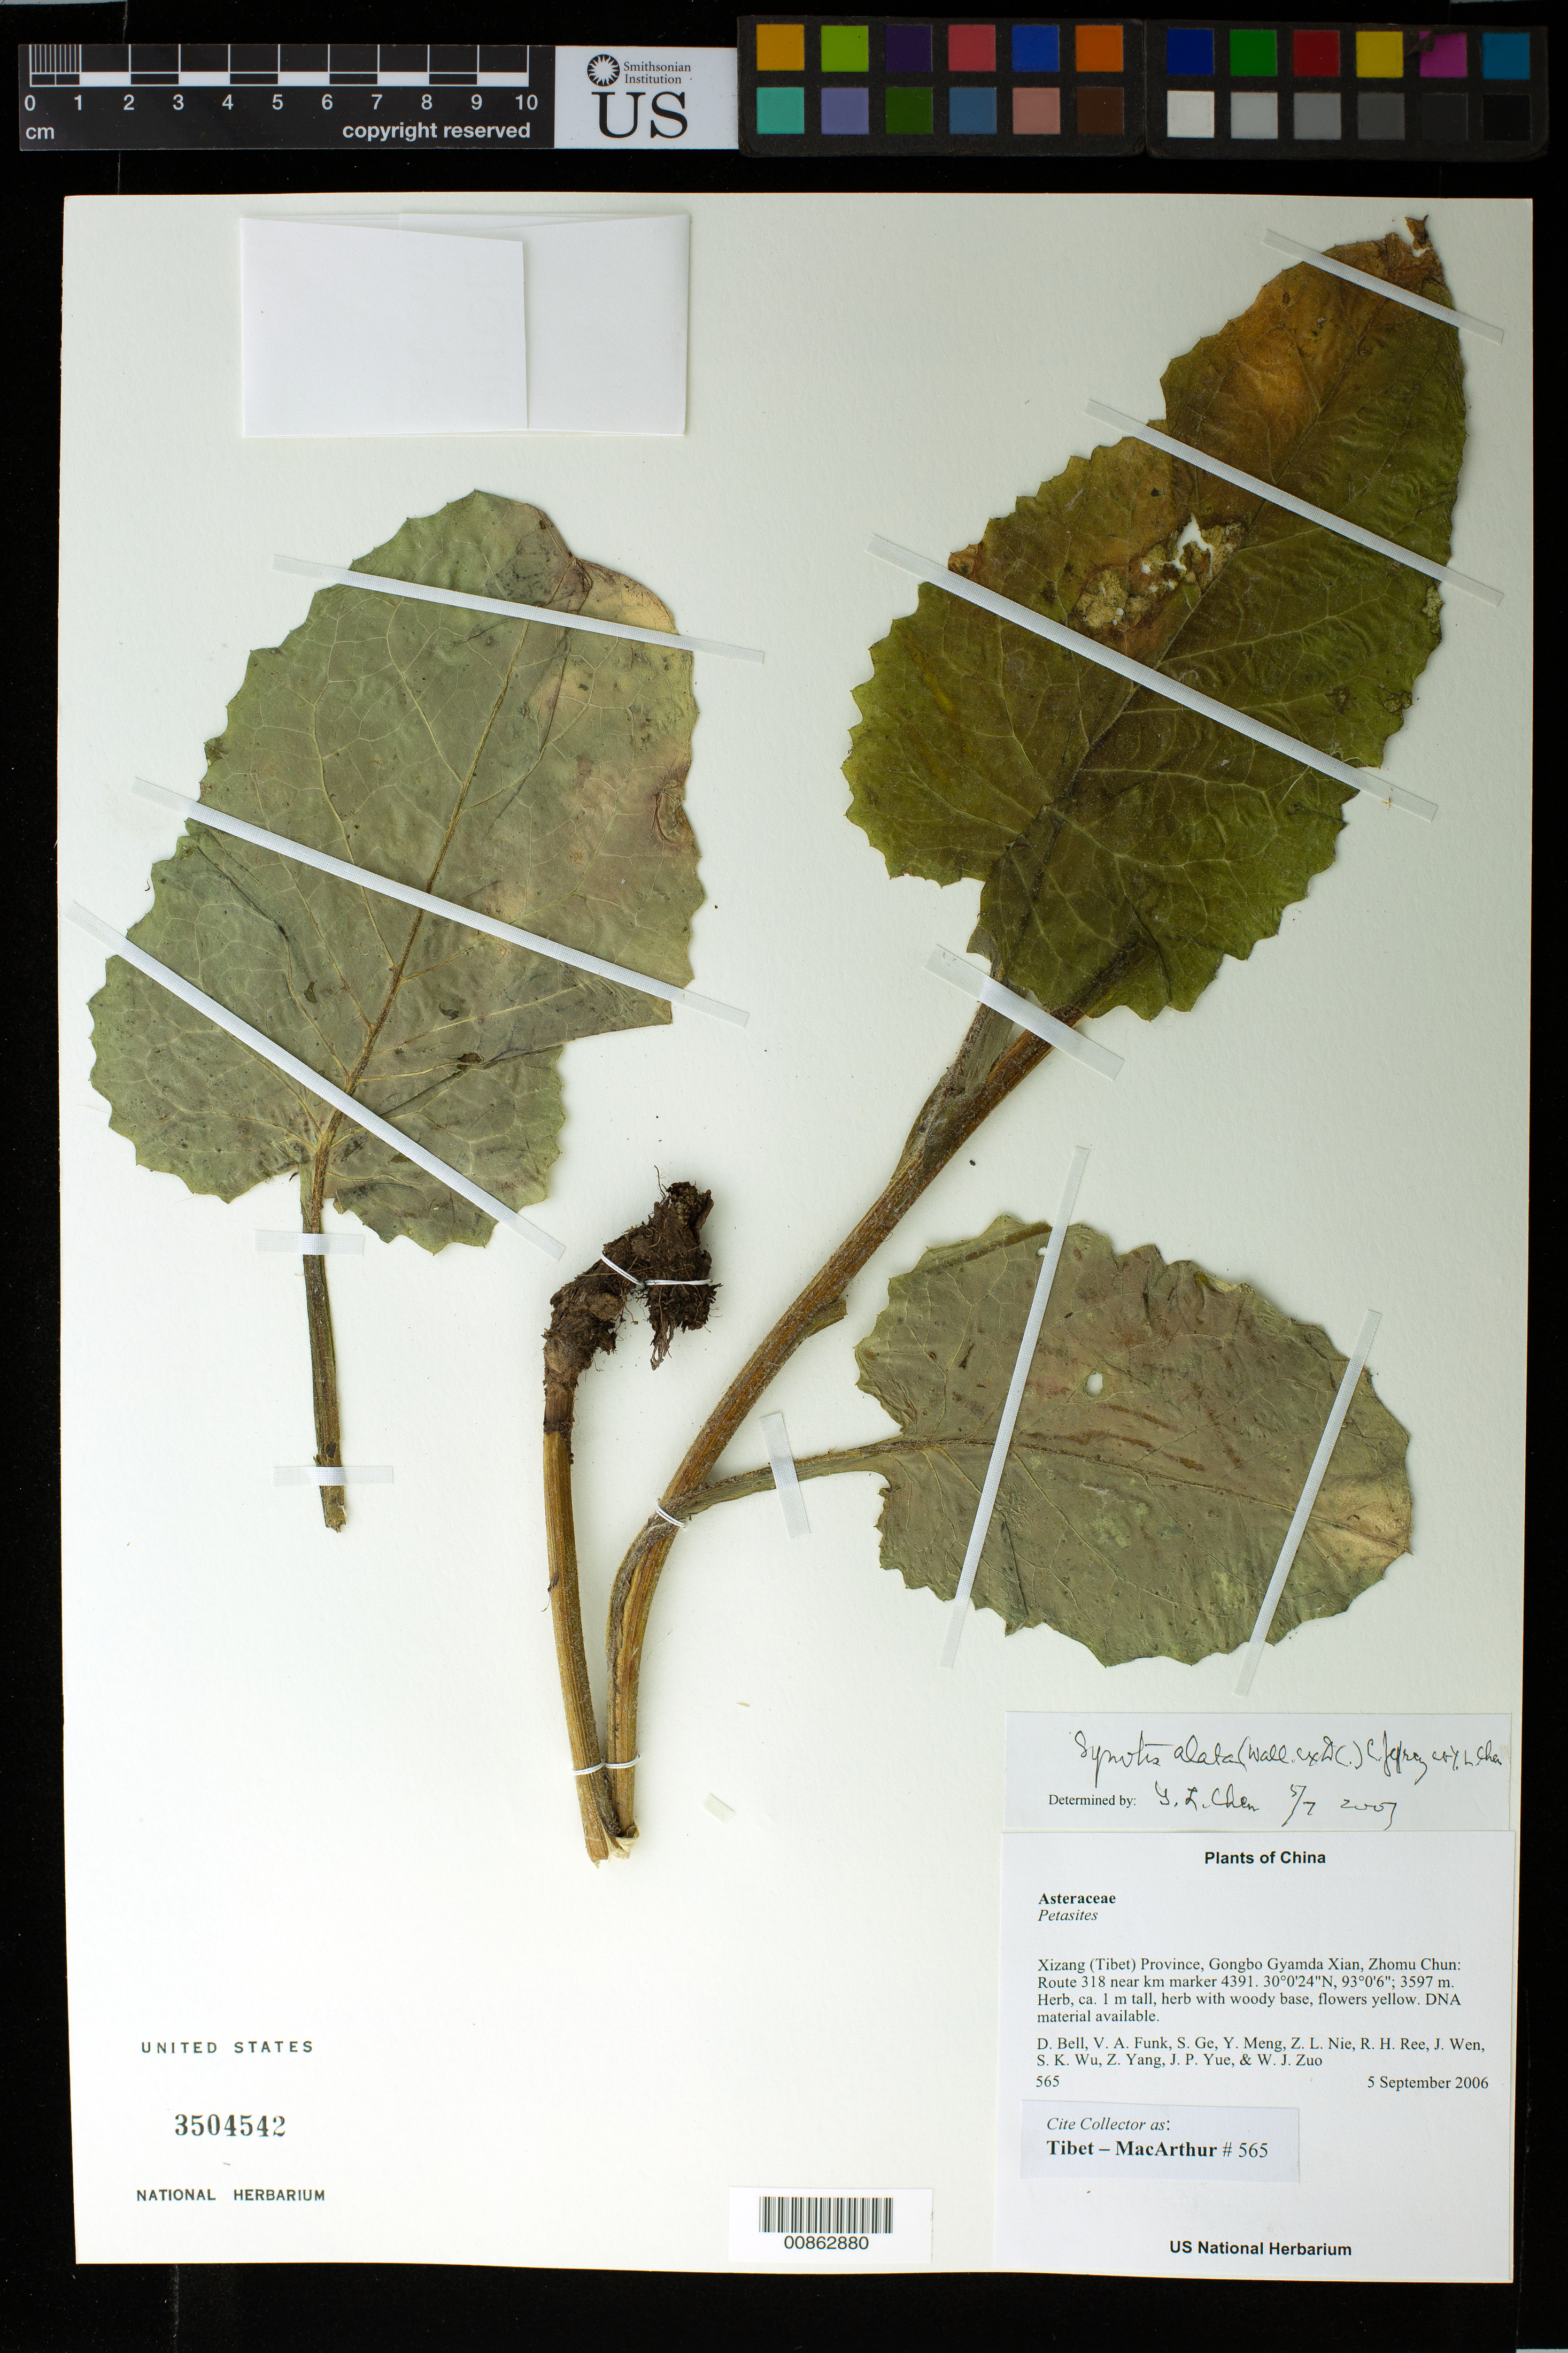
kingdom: Plantae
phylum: Tracheophyta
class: Magnoliopsida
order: Asterales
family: Asteraceae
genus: Synotis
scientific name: Synotis alata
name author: (Wall.) C. Jeffrey & Y.L. Chen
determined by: Yilin Chen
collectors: Tibet-MacArthur, D. A. Bell, V. Funk, S. Ge, Y. Meng, Z. Nie, R. Ree, J. Wen, S. K. Wu, Z. Yang, J. Yue & W. Zuo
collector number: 565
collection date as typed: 05 Sep 2006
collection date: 2006-09-05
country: China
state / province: Xizang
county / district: Gongbo Gyamda Xian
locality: Zhomu Chun. Route 318 near km marker 4391.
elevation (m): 3597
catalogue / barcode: US 3504542